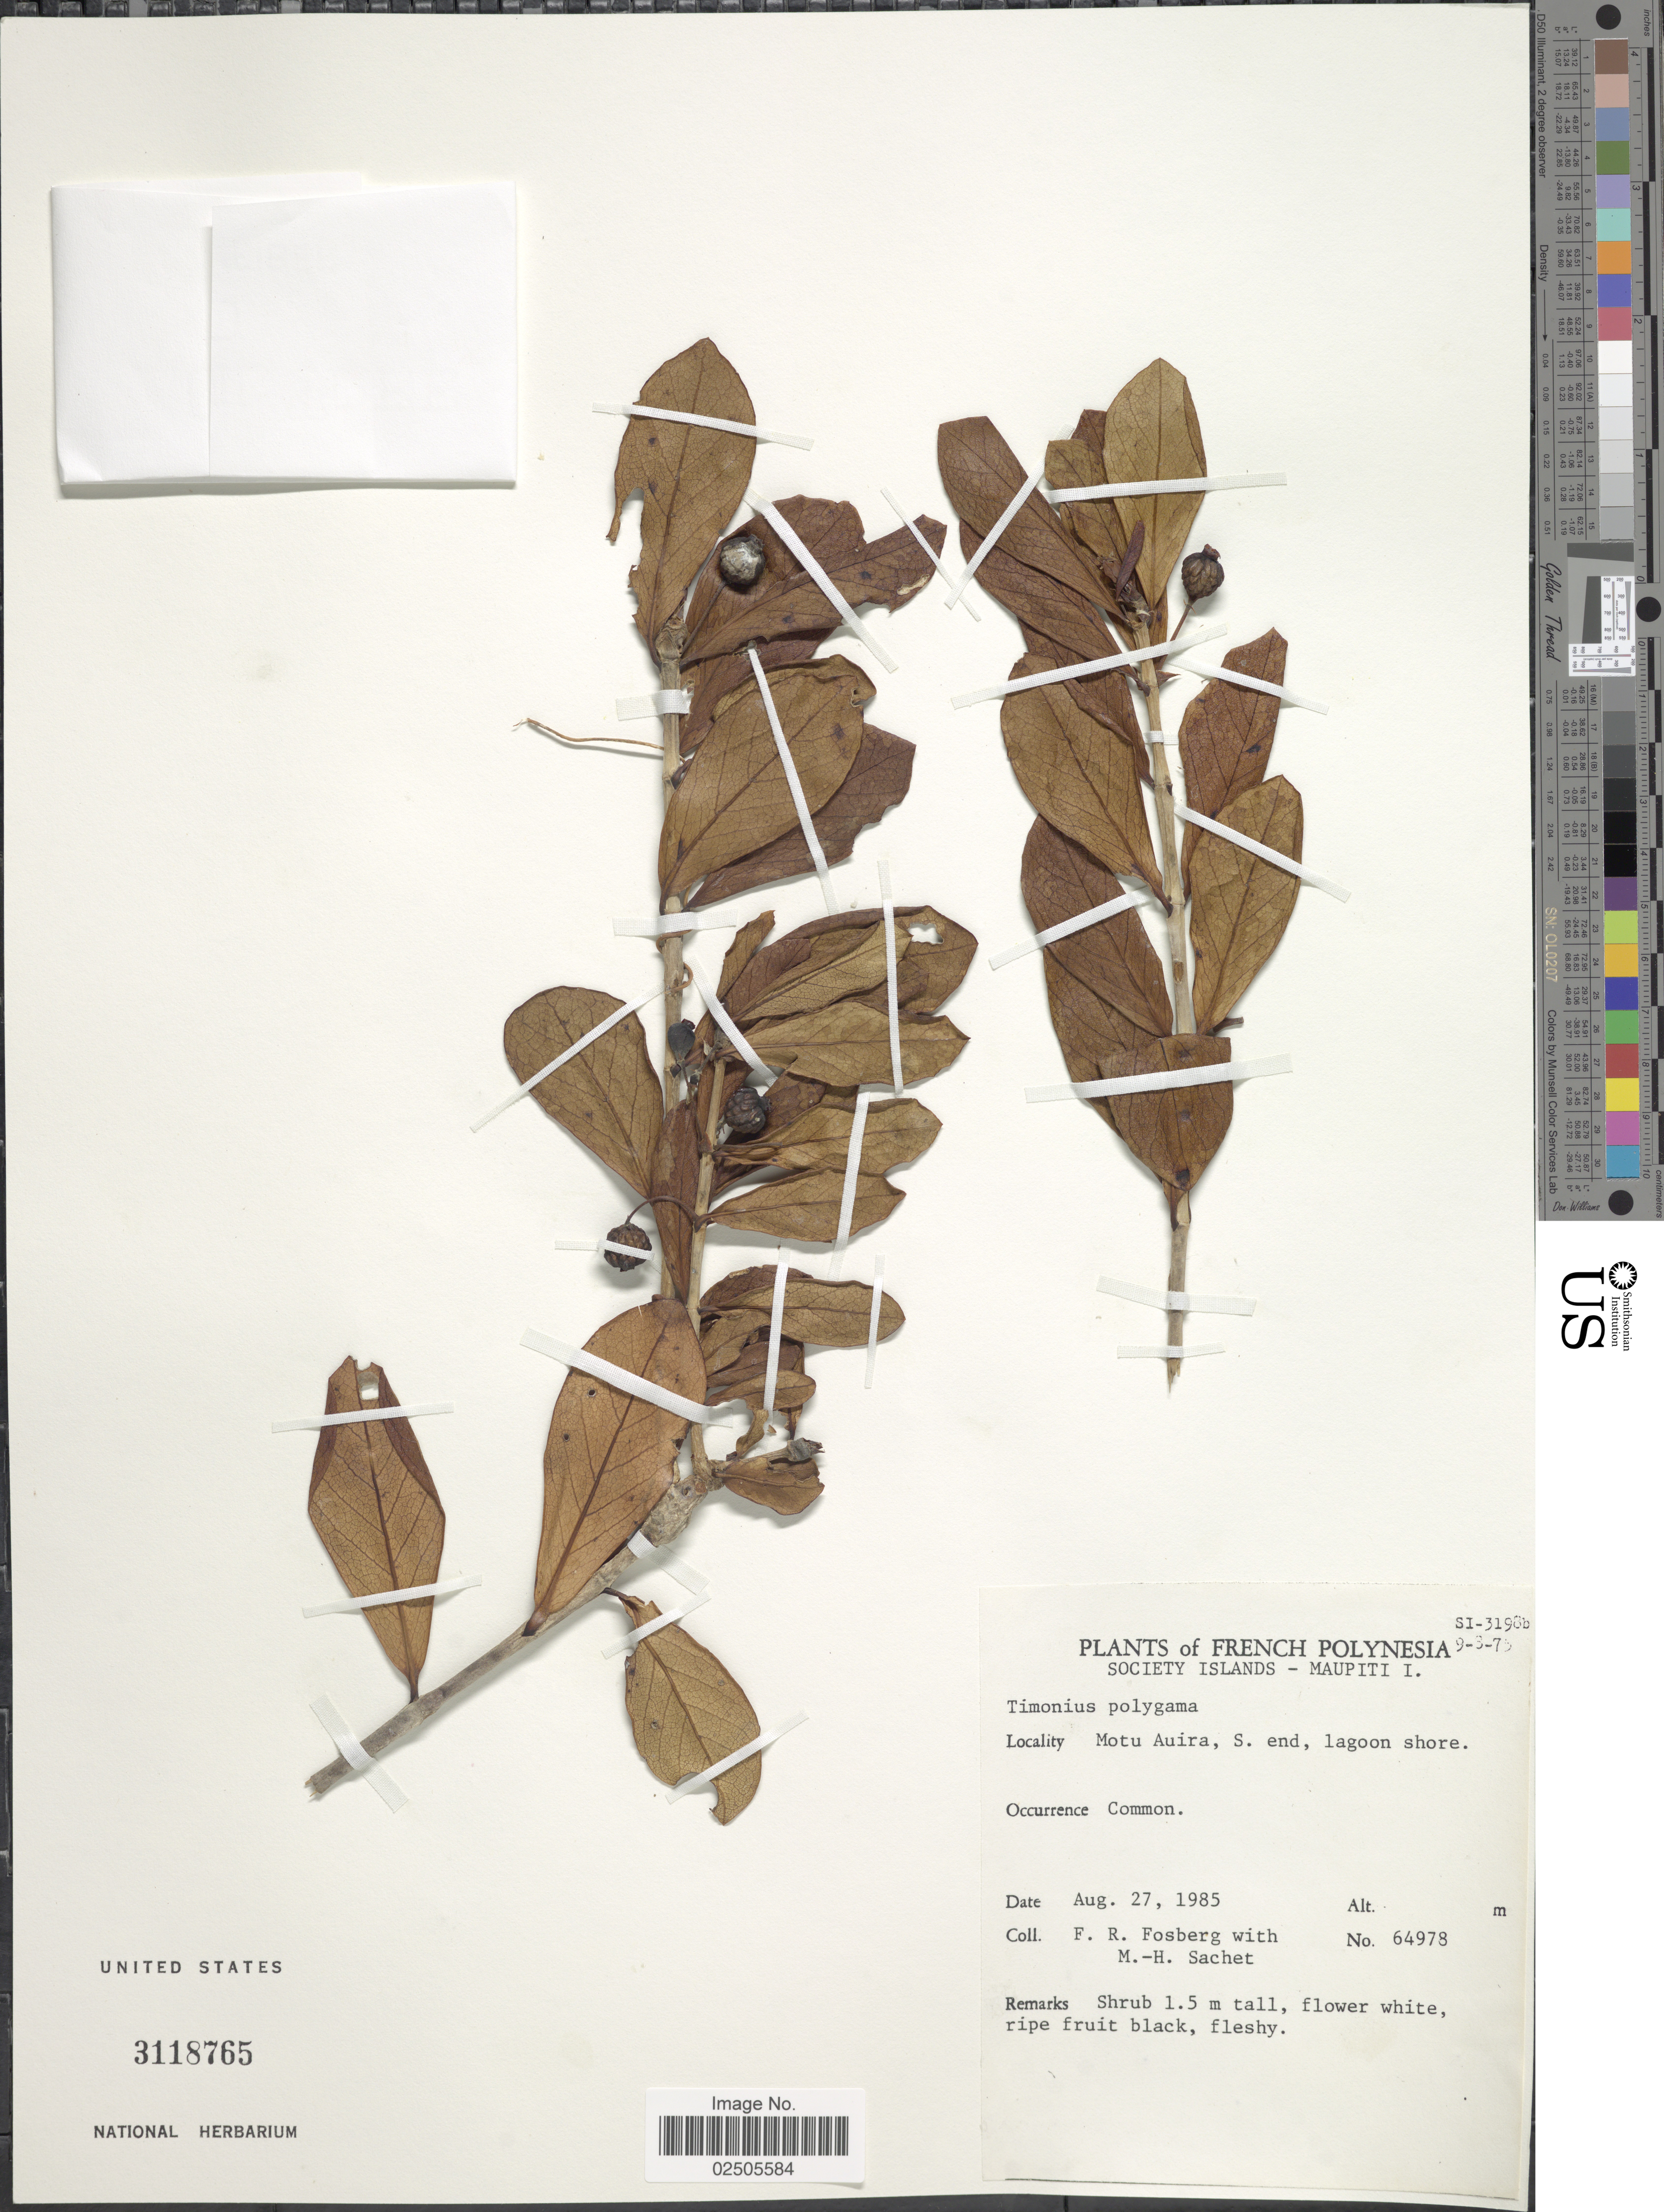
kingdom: Plantae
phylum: Tracheophyta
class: Magnoliopsida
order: Gentianales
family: Rubiaceae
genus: Timonius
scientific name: Timonius polygamus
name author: (G. Forst.) Rob.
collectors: F. R. Fosberg & M.-H. Sachet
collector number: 64978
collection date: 1985-08-27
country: French Polynesia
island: Maupiti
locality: Society Islands - Maupiti I, Motu Auira, S. end, lagoon shore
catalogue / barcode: US 3118765